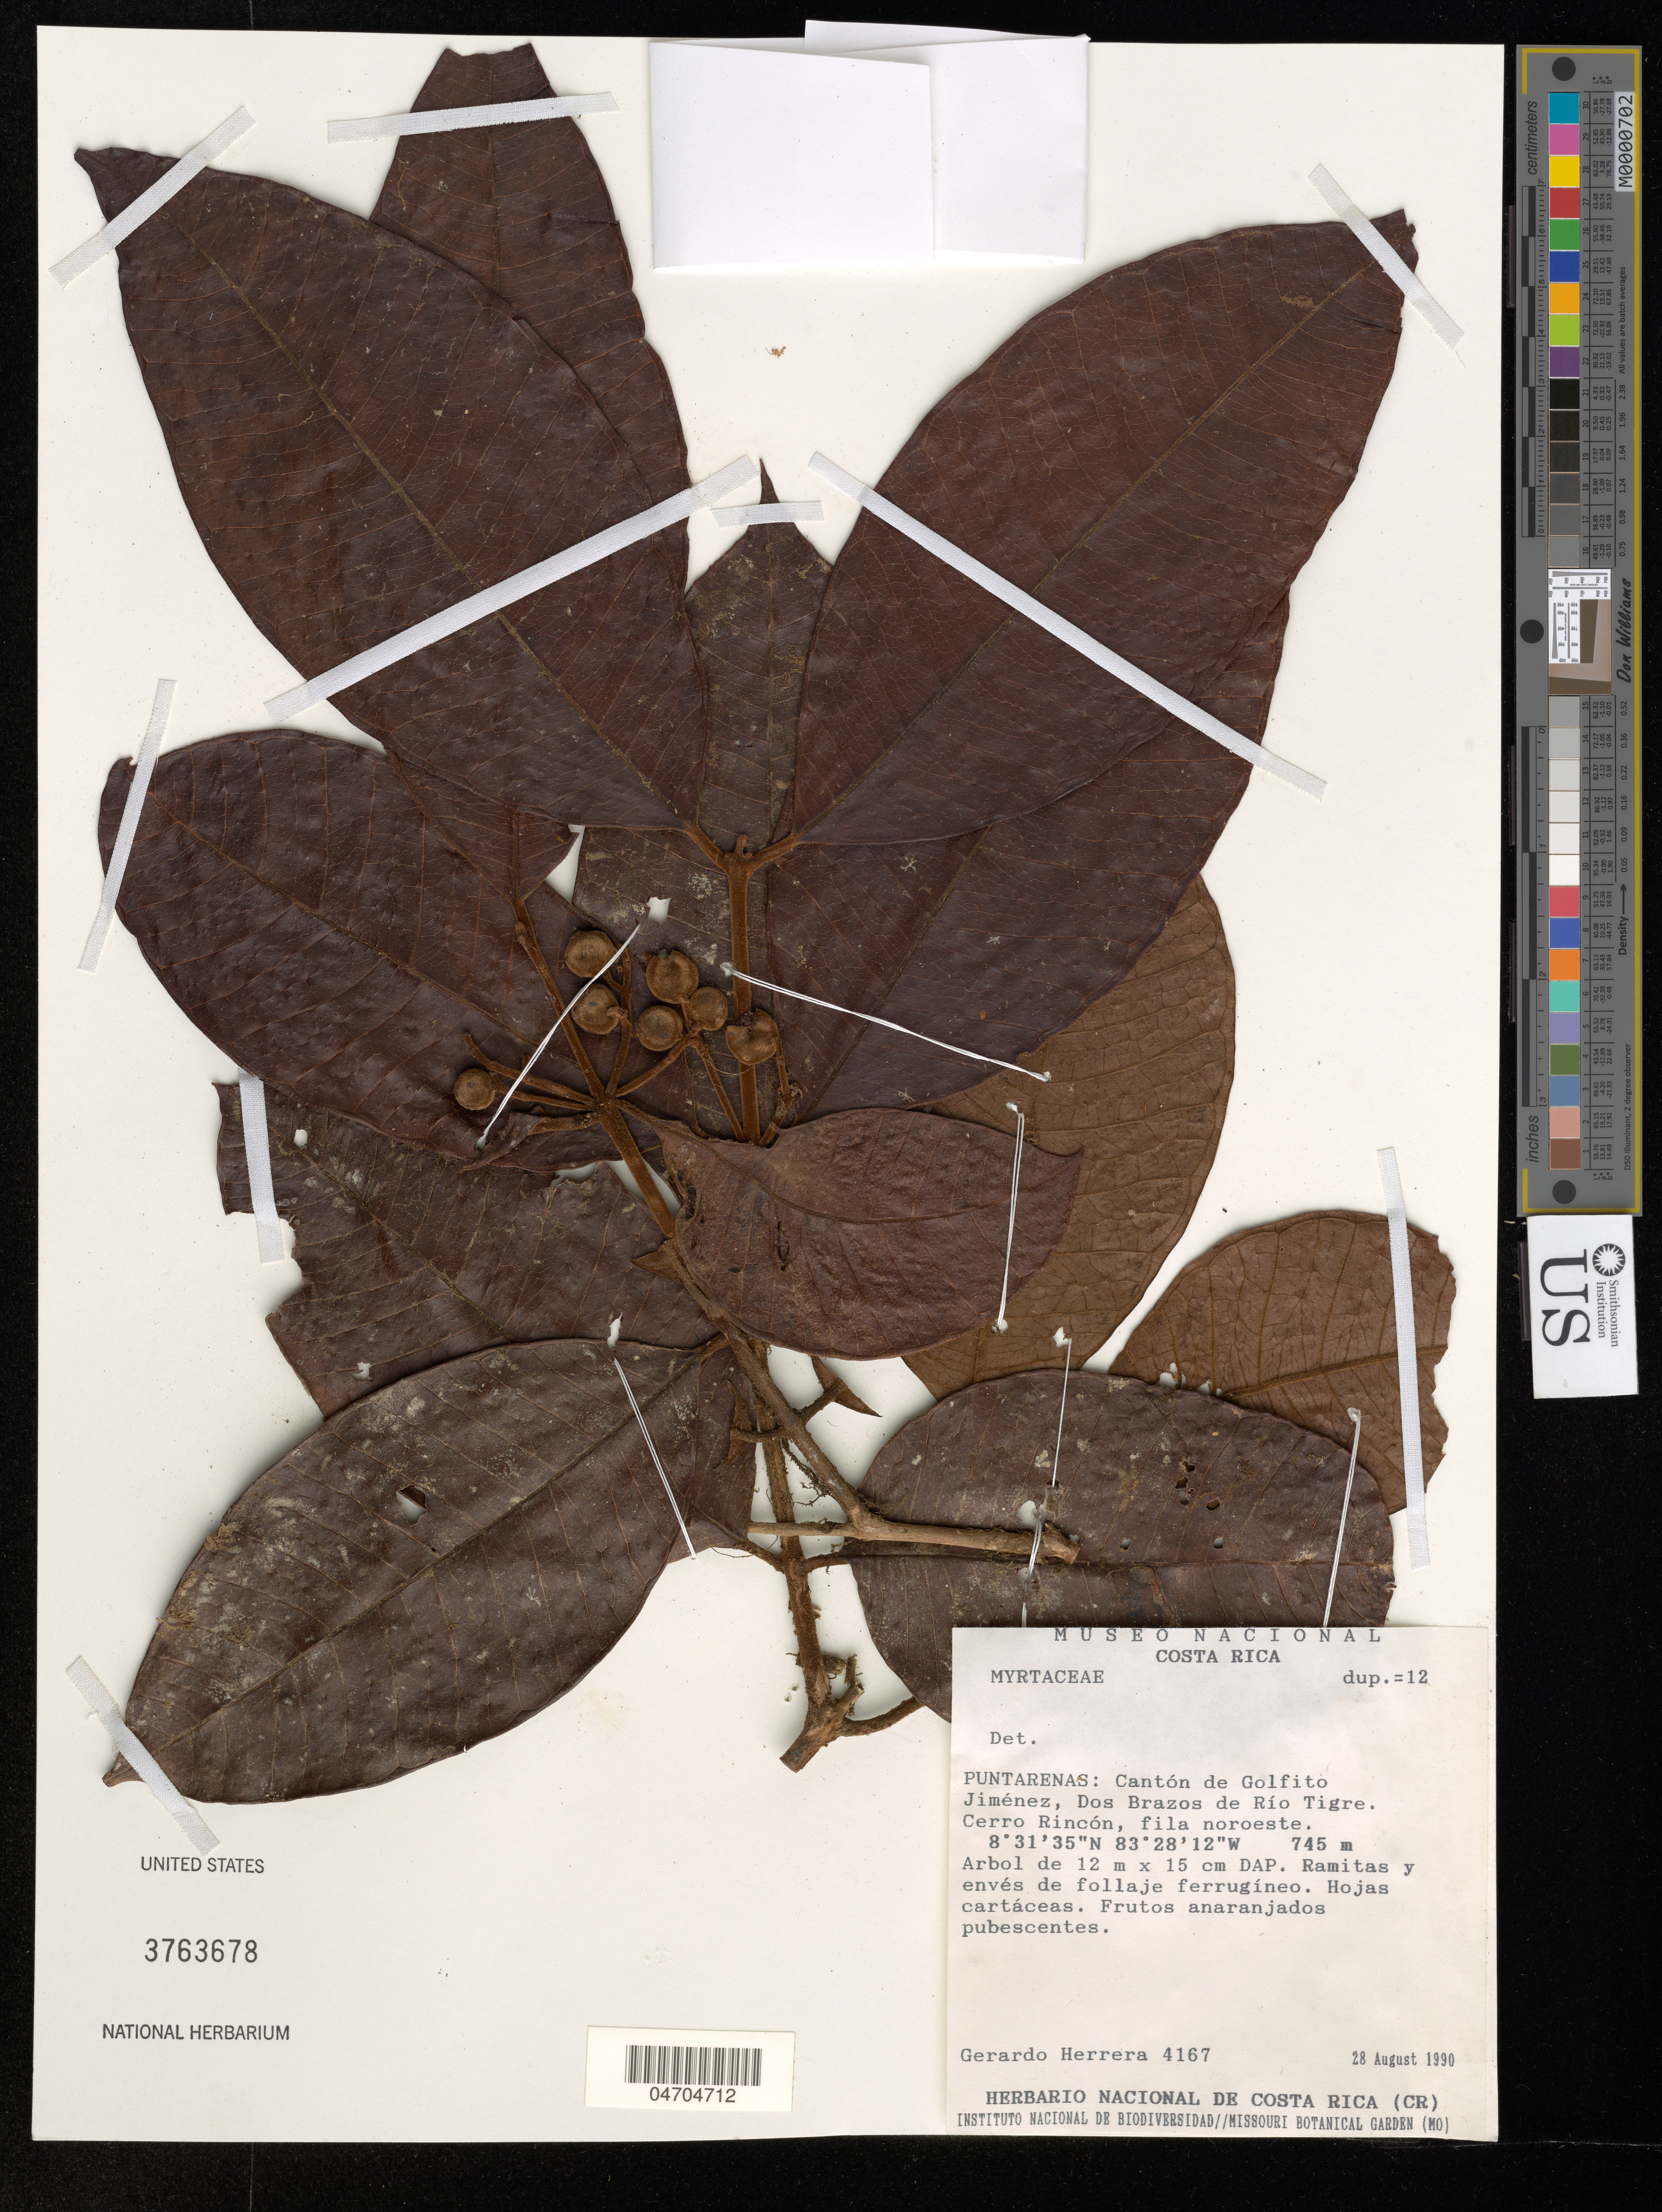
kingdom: Plantae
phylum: Tracheophyta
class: Magnoliopsida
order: Myrtales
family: Myrtaceae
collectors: G. Herrera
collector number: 4167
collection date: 1990-08-28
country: Costa Rica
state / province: Puntarenas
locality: Cantón de Golfito Jiménez, Dos Brazos de Río Tigre. Cerro Rincón, fila noroeste.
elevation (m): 745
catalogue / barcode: US 3763678